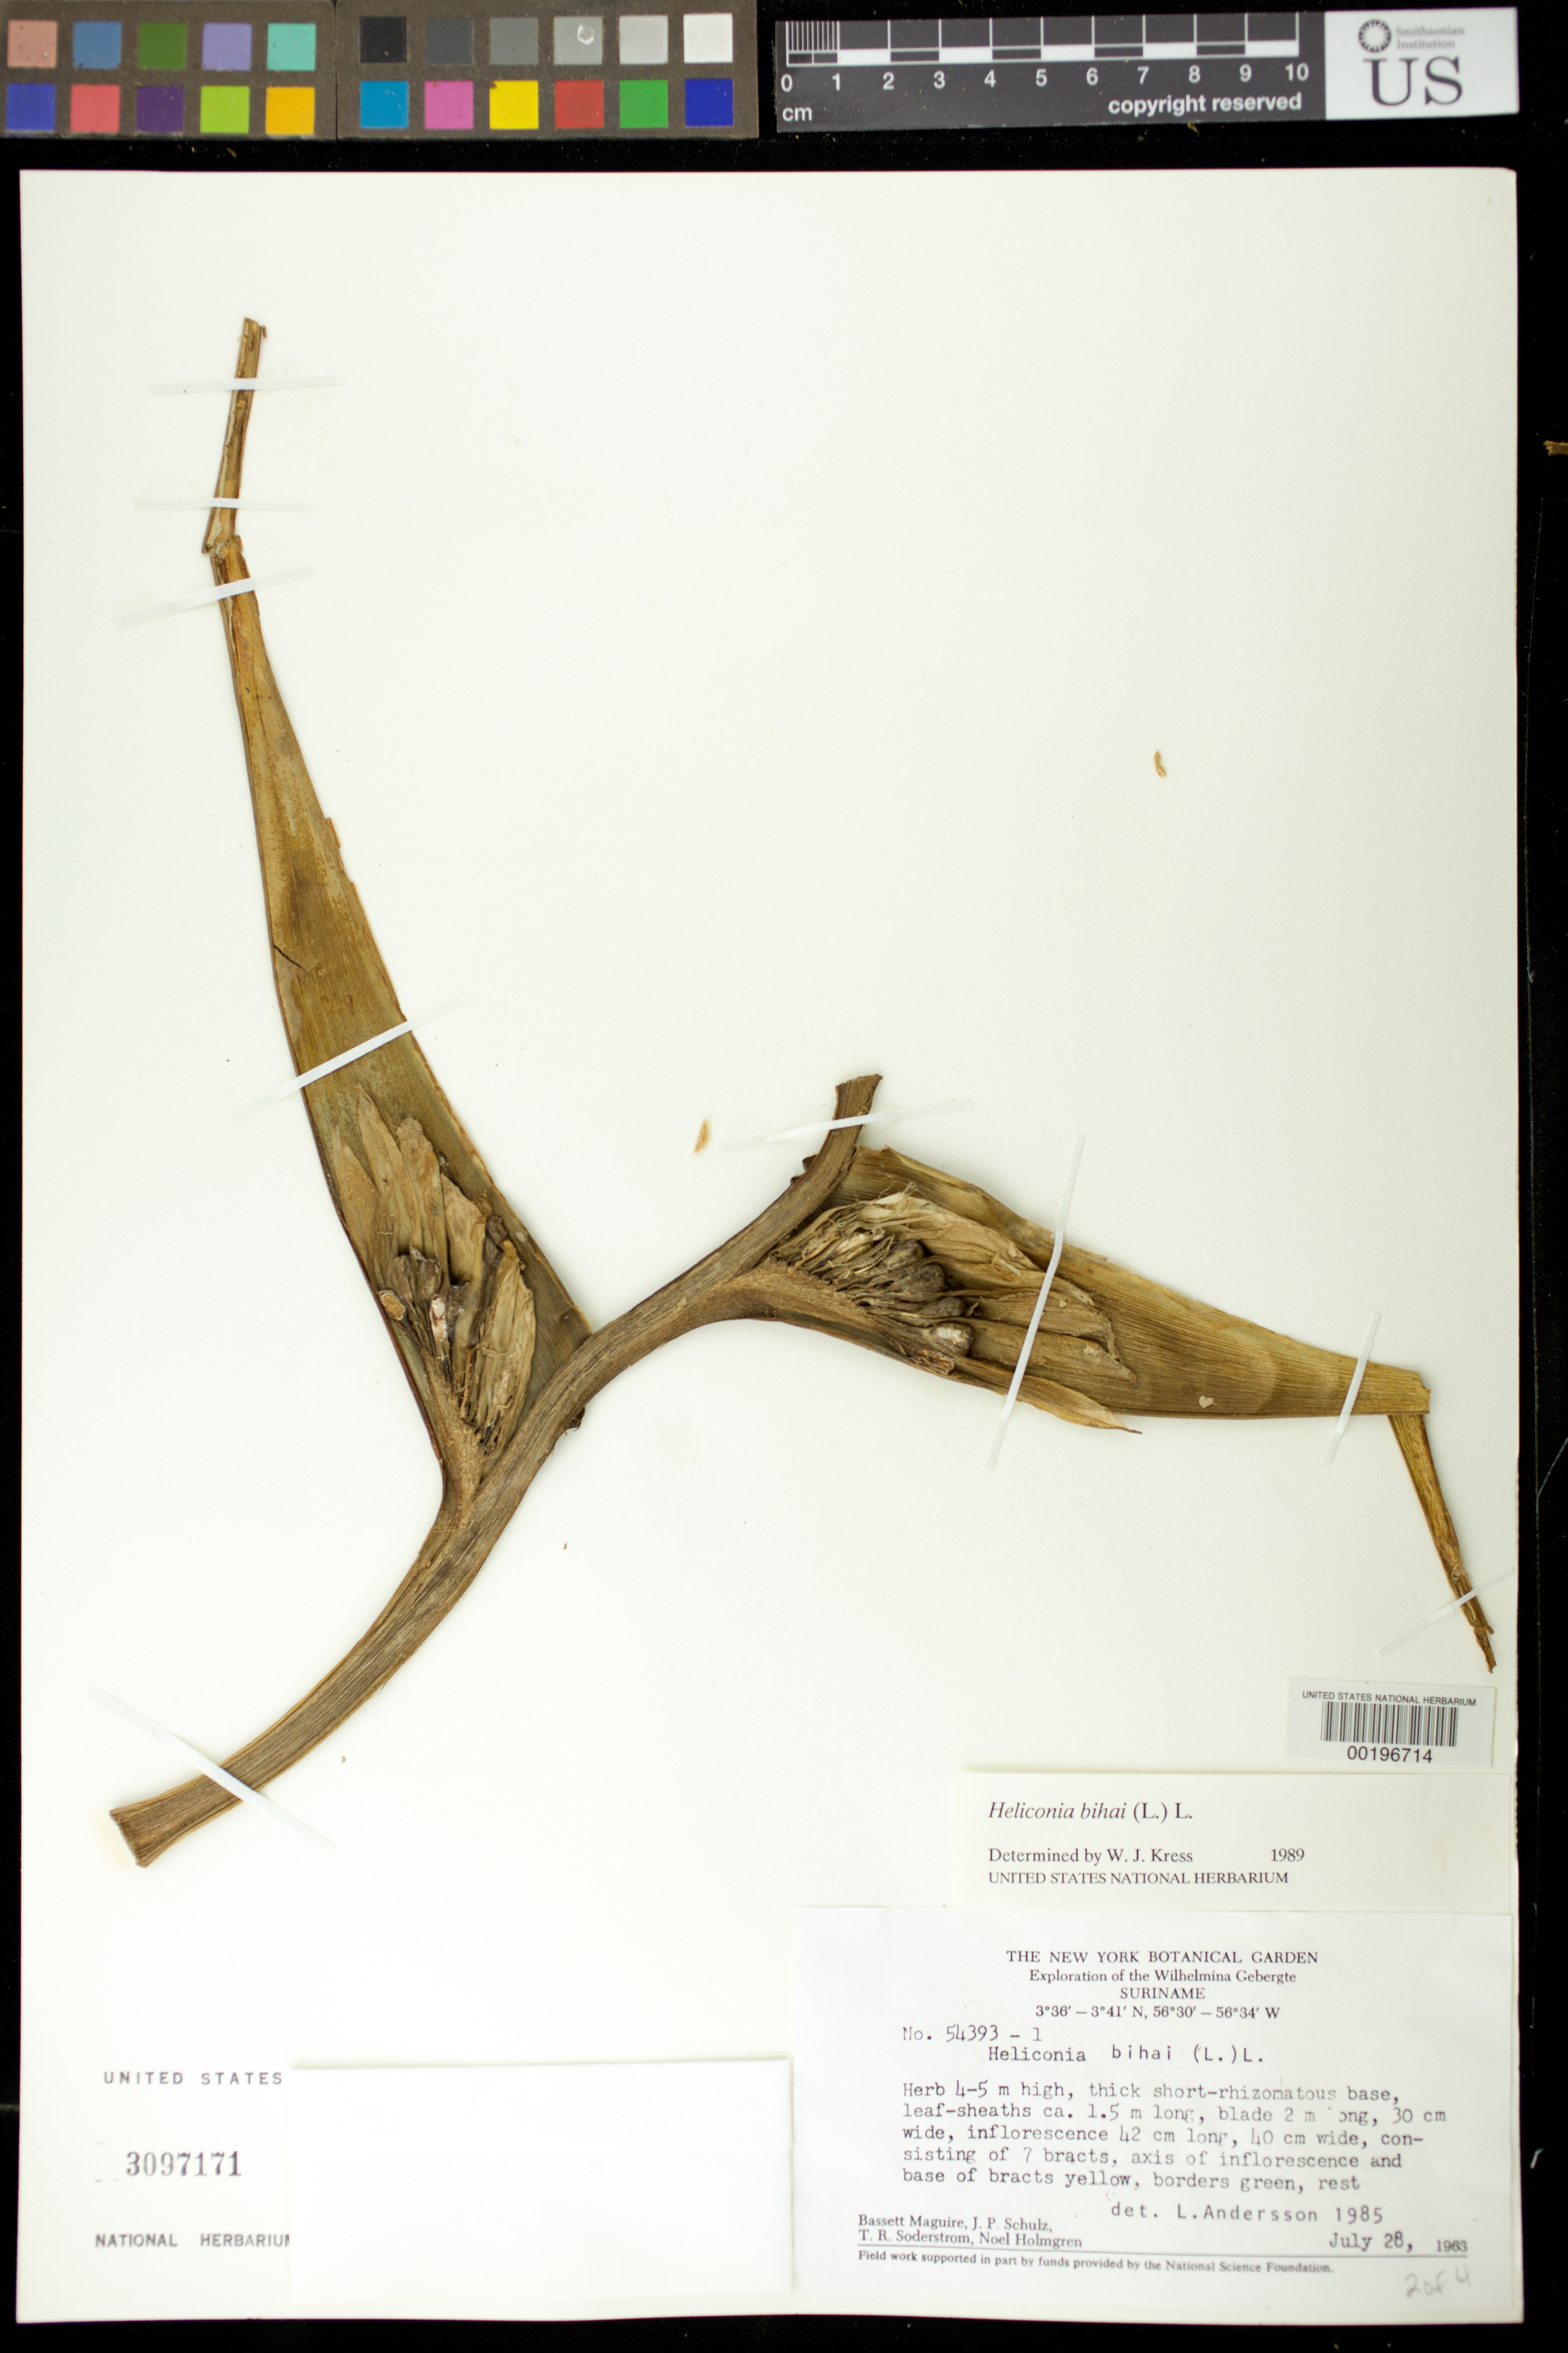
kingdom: Plantae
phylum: Tracheophyta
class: Liliopsida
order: Zingiberales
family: Heliconiaceae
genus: Heliconia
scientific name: Heliconia bihai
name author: (L.) L.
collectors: B. Maguire, J. P. Schulz, T. R. Soderstrom & N. H. Holmgren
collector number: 54393-1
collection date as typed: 28 Jul 1963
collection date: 1963-07-28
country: Suriname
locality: Wilhelmina gebirgte; 3 km s. of juliana top, 12 km n. of lucie rivier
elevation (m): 300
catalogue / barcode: US 3097171